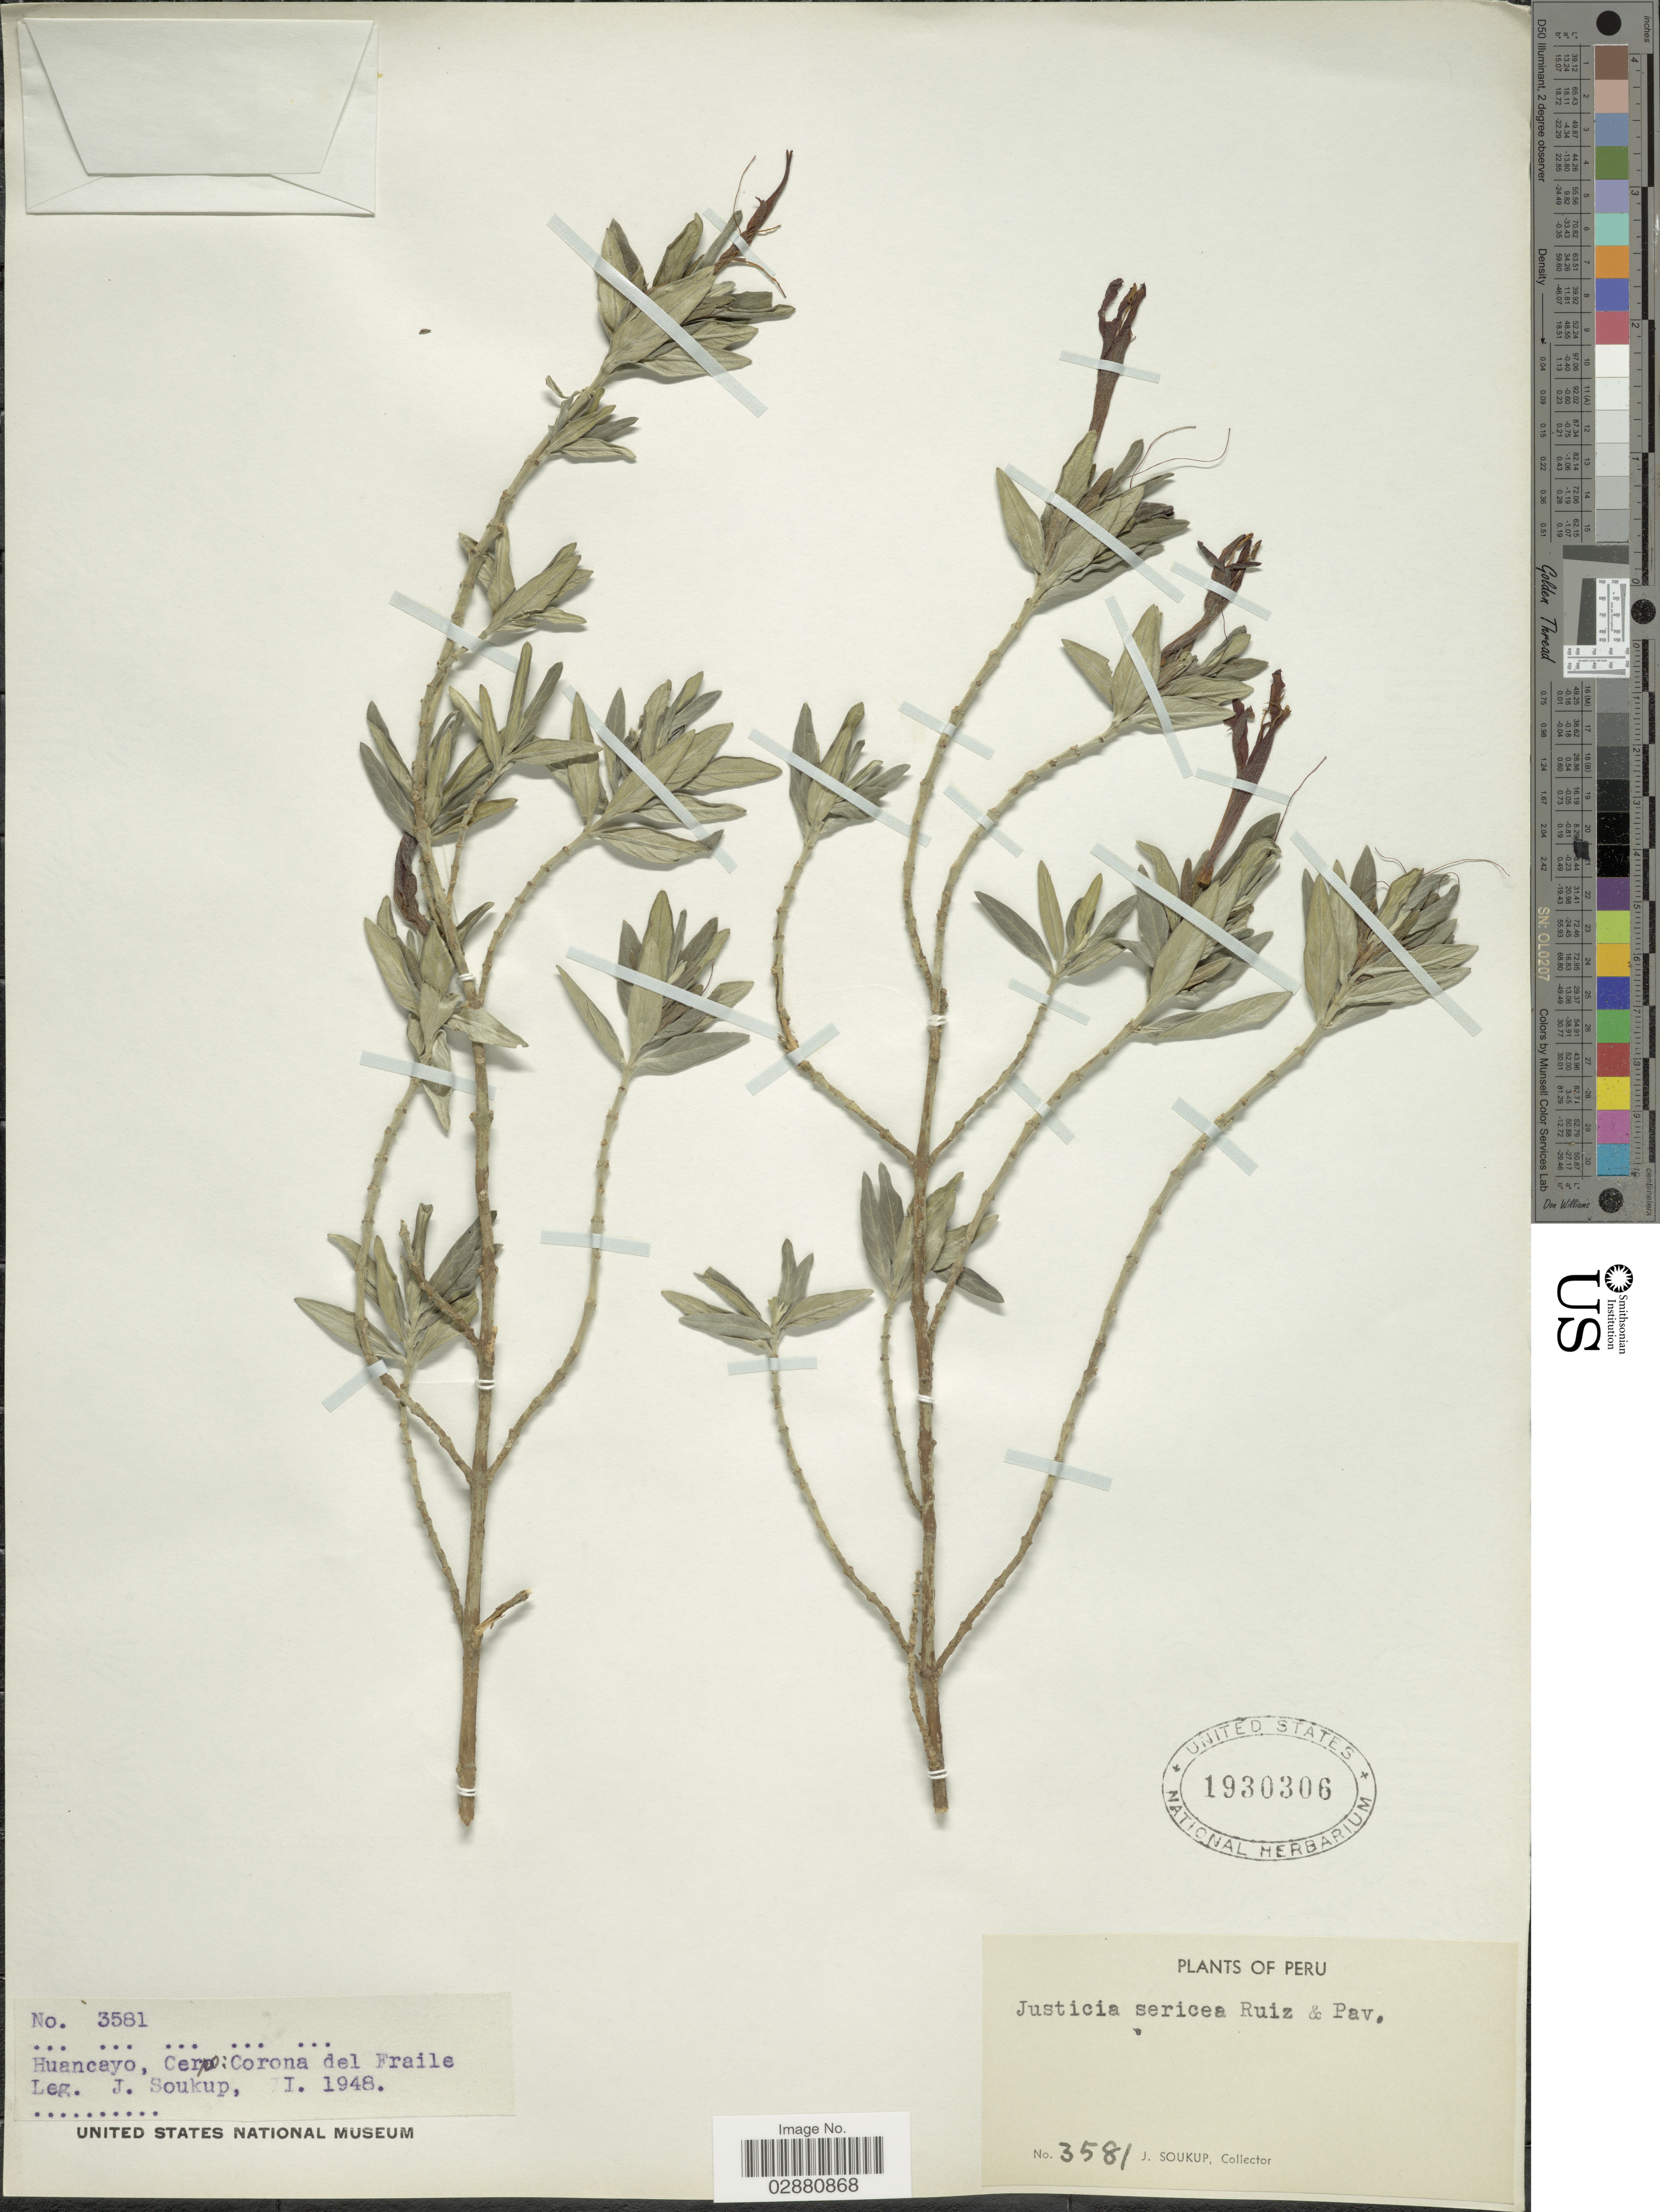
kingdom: Plantae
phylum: Tracheophyta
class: Magnoliopsida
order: Lamiales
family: Acanthaceae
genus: Justicia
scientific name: Justicia sericea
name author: Ruiz & Pav.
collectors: J. Soukup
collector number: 3581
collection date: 1948-01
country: Peru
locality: Huancayo, Cerro: Corona del Fraile.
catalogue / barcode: US 1930306